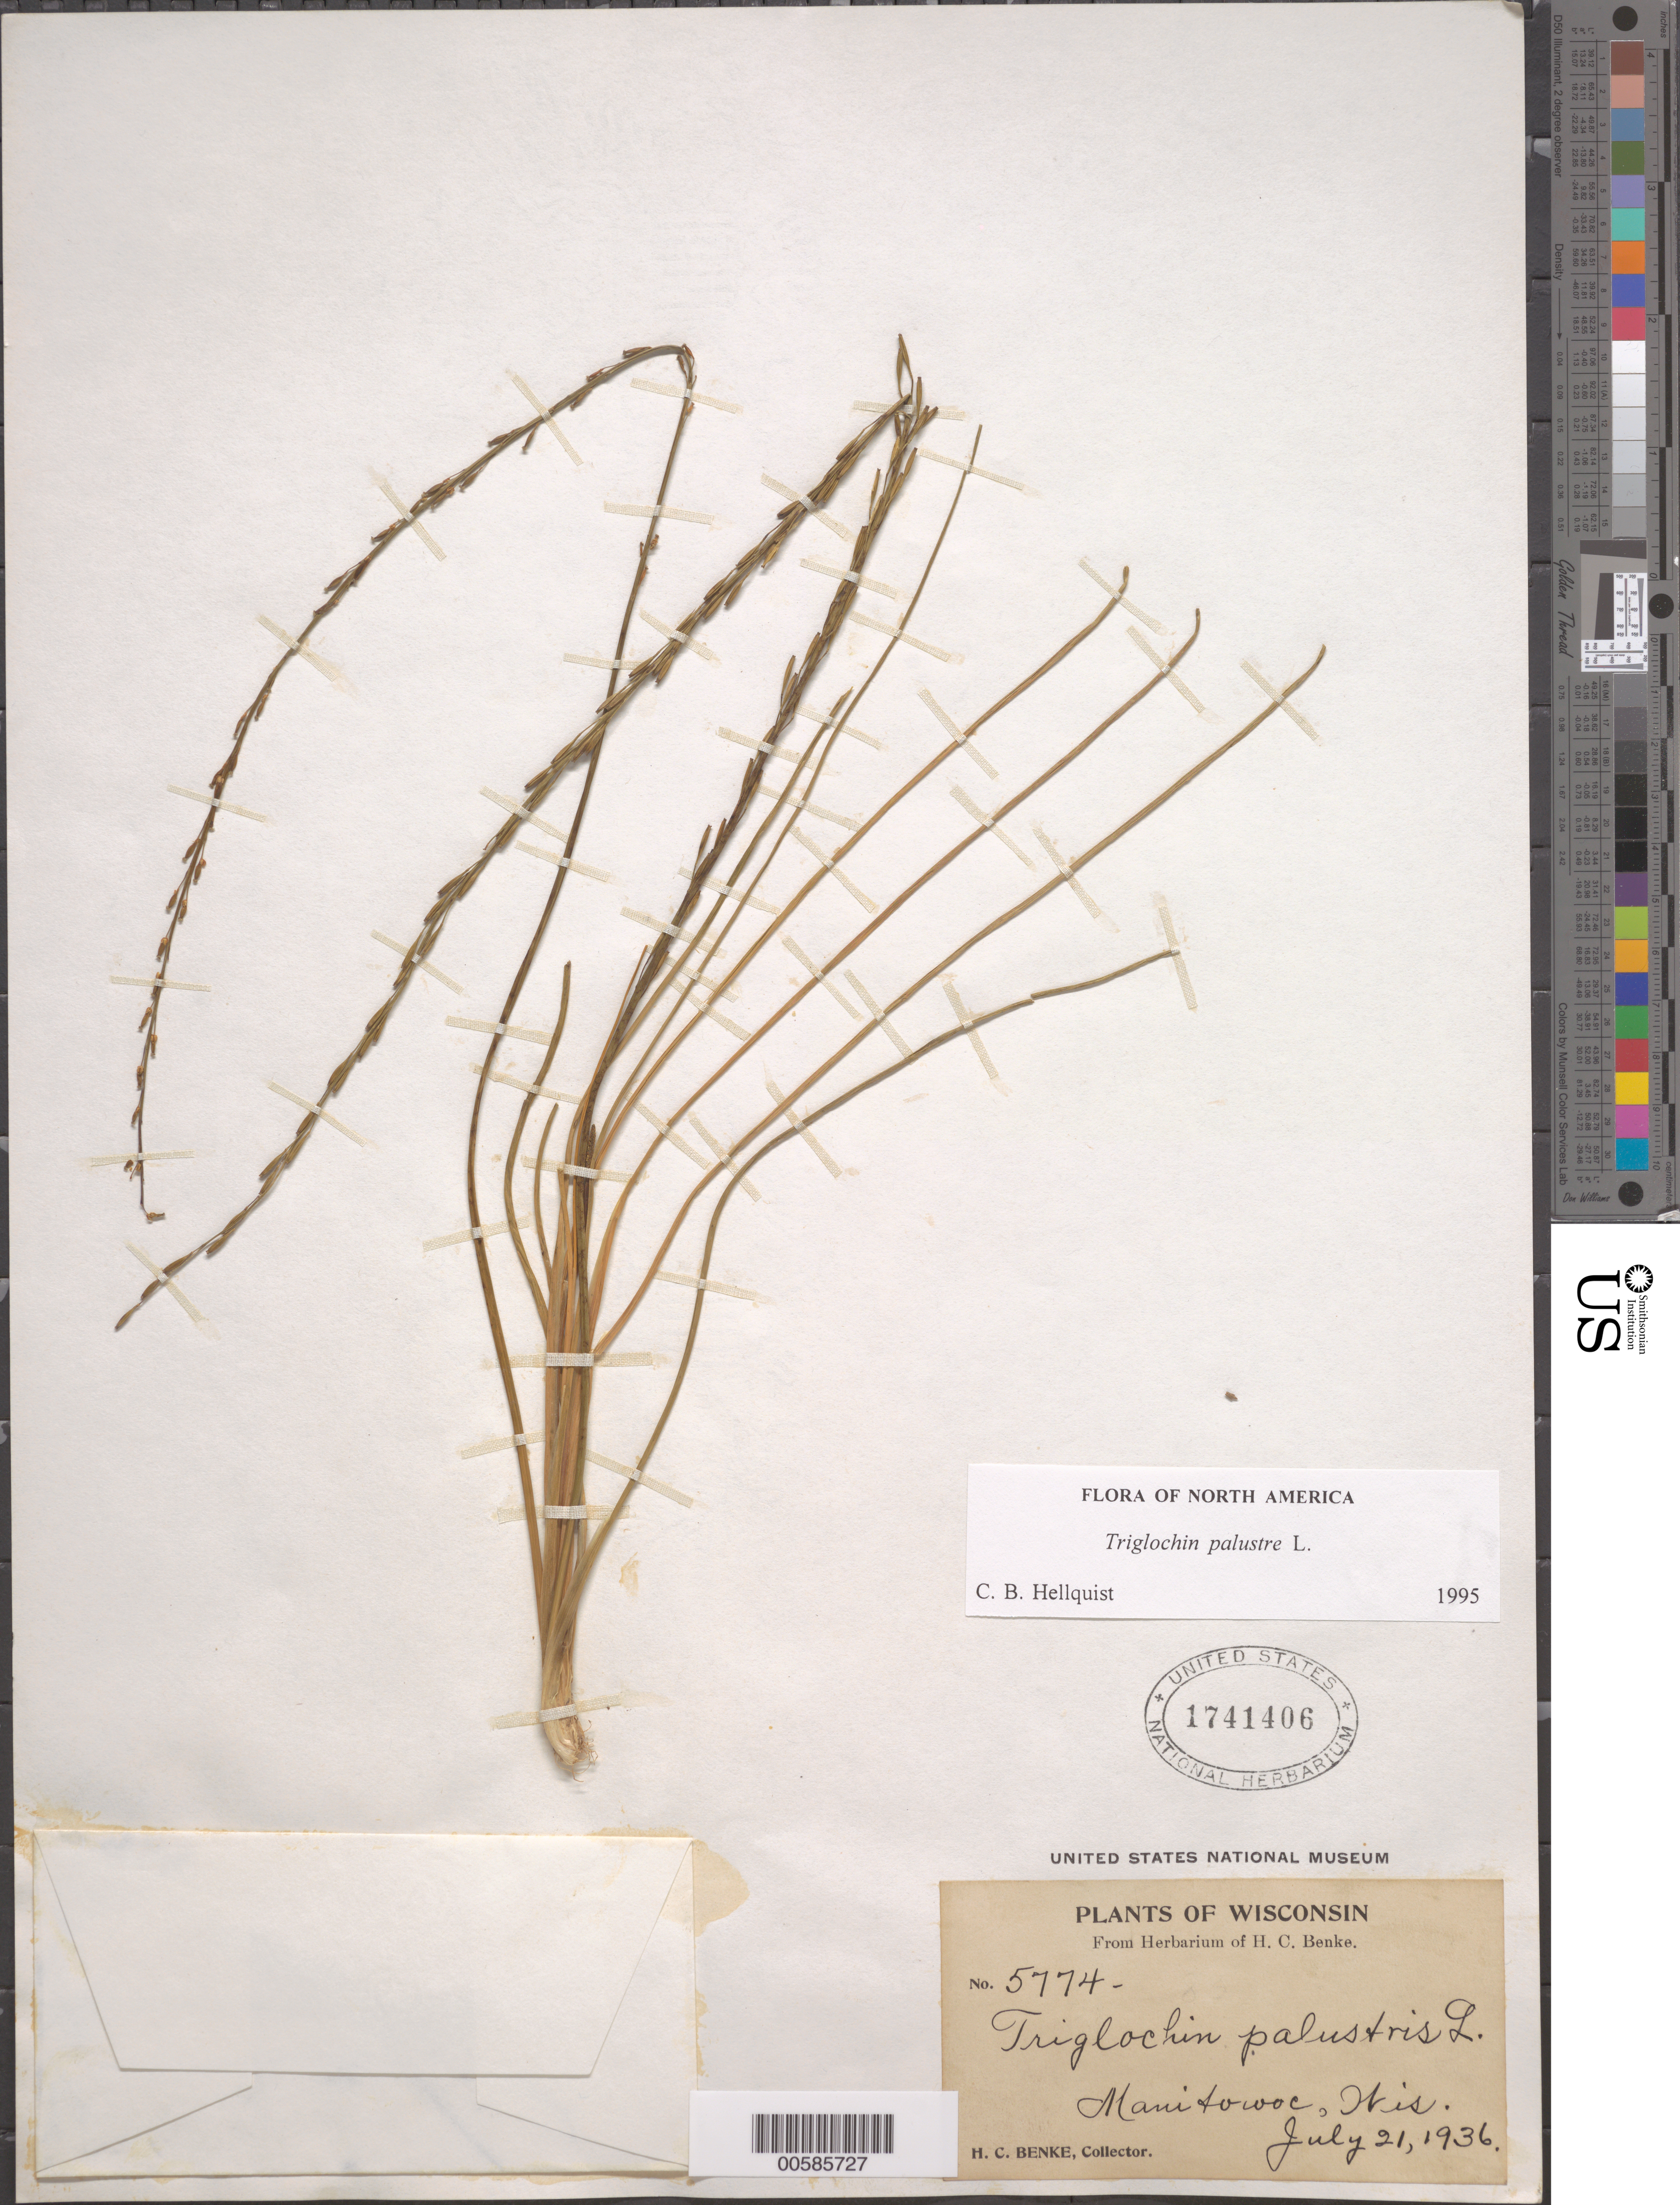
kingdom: Plantae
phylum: Tracheophyta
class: Liliopsida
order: Alismatales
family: Juncaginaceae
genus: Triglochin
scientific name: Triglochin palustris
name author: L.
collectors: H. Benke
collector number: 5774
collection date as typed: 21 Jul 1936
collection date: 1936-07-21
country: United States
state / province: Wisconsin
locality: Manitowoc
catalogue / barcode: US 1741406